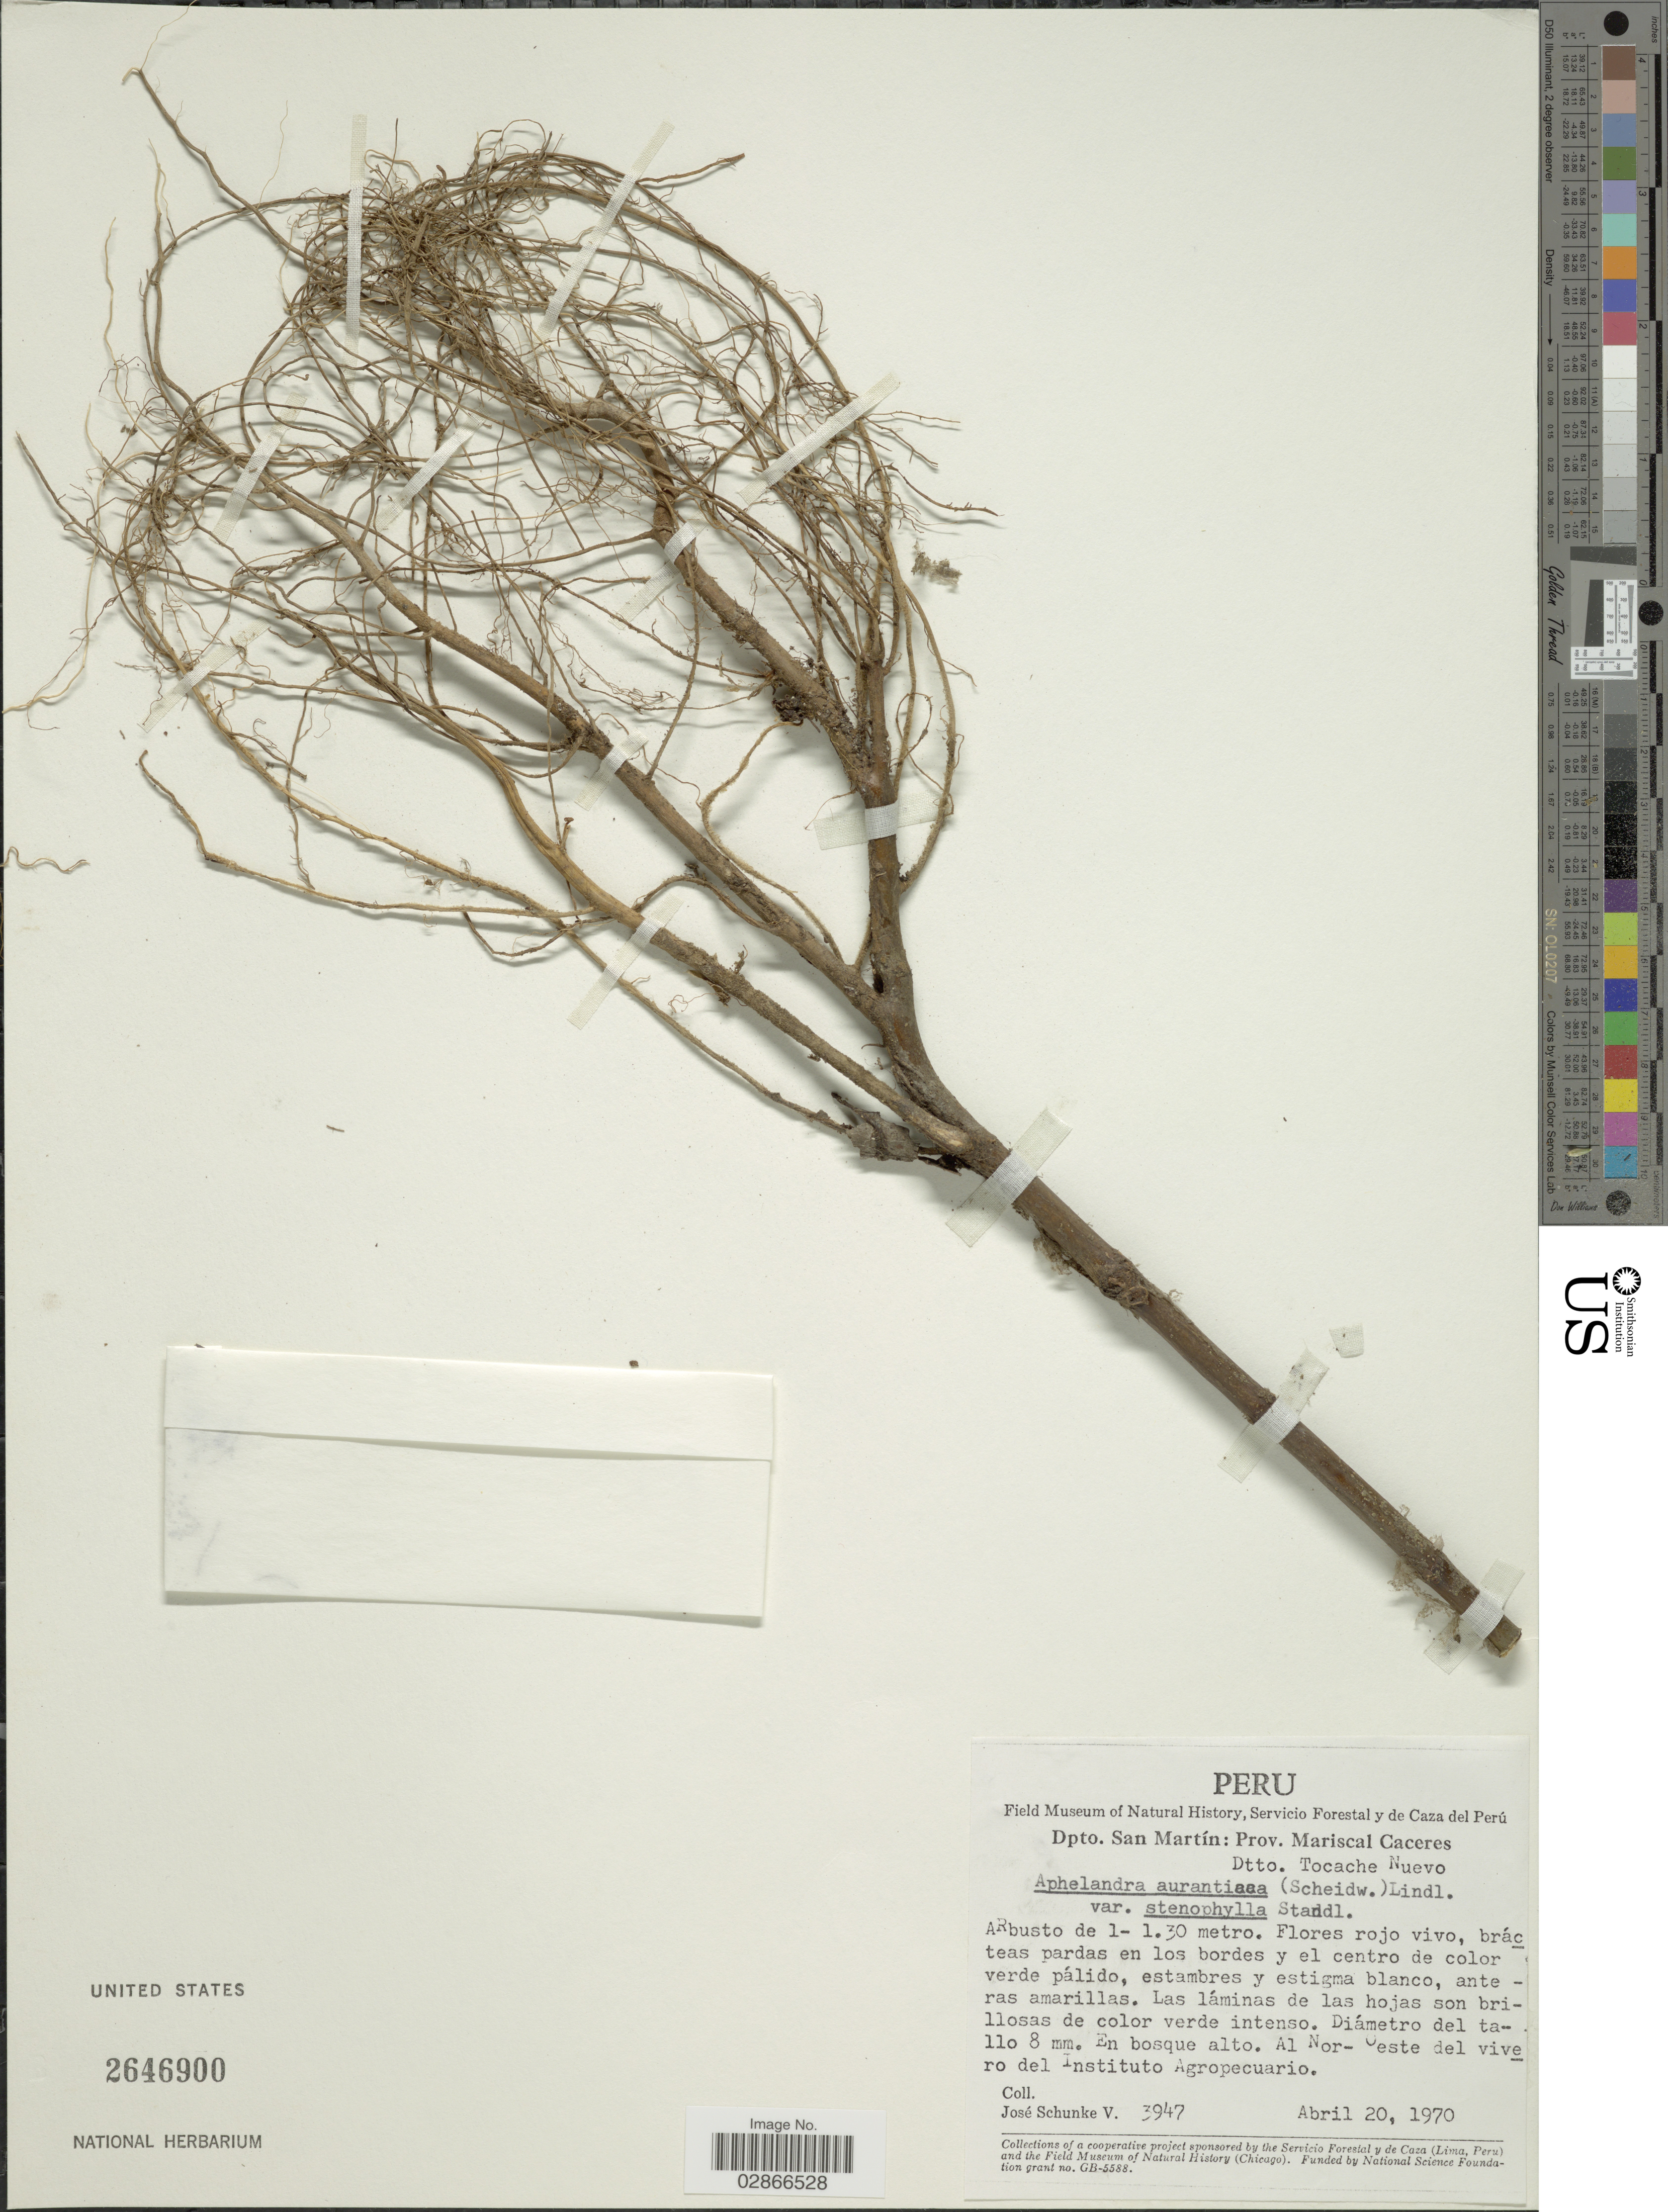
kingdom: Plantae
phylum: Tracheophyta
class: Magnoliopsida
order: Lamiales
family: Acanthaceae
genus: Aphelandra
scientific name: Aphelandra aurantiaca var. stenophylla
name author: Standl.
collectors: J. Schunke Vigo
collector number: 3947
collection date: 1970-04-20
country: Peru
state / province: San Martín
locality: Dpto. San Martín: Prov. Mariscal Caceres. Dtto. Tocache Nuevo. Al Nor-Oeste del vivero del Instituto Agropecuario.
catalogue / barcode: US 2646900